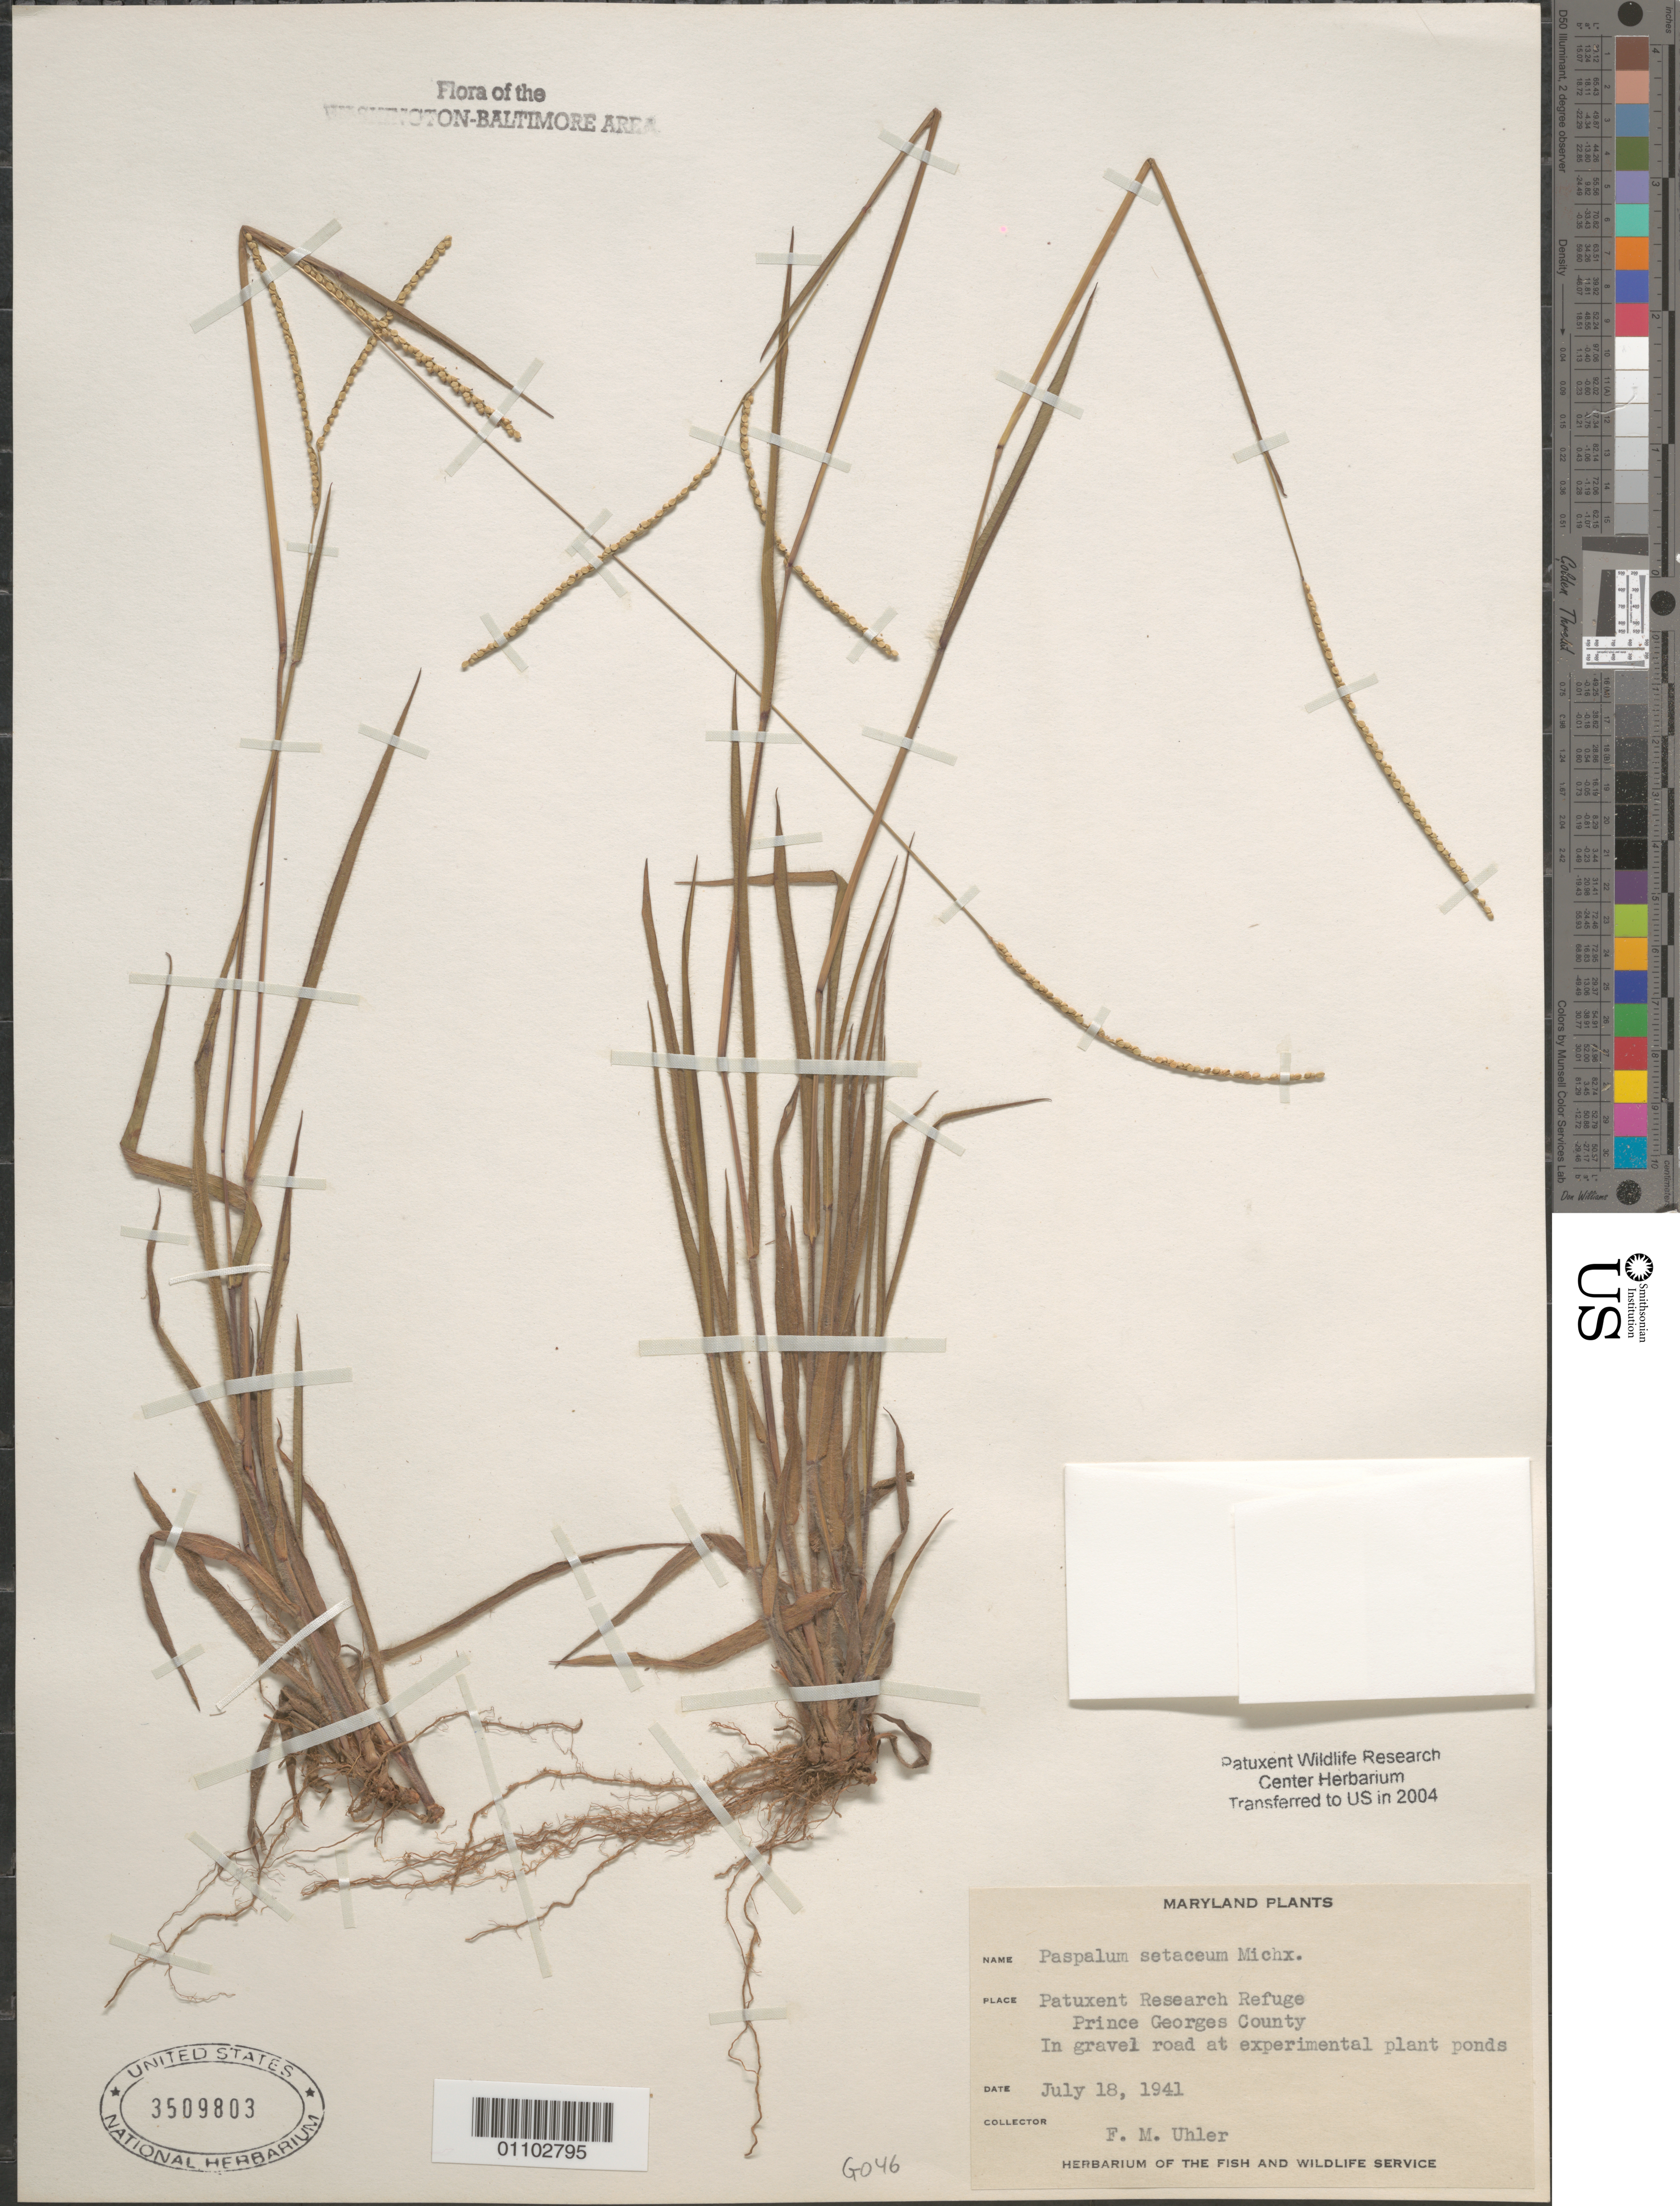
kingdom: Plantae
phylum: Tracheophyta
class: Liliopsida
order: Poales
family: Poaceae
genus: Paspalum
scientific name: Paspalum setaceum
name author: Michx.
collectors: F. M. Uhler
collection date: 1941-07-18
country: United States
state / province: Maryland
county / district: Prince George's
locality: Patuxent Research Refuge, experimental plant ponds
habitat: In gravel road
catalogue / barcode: US 3509803